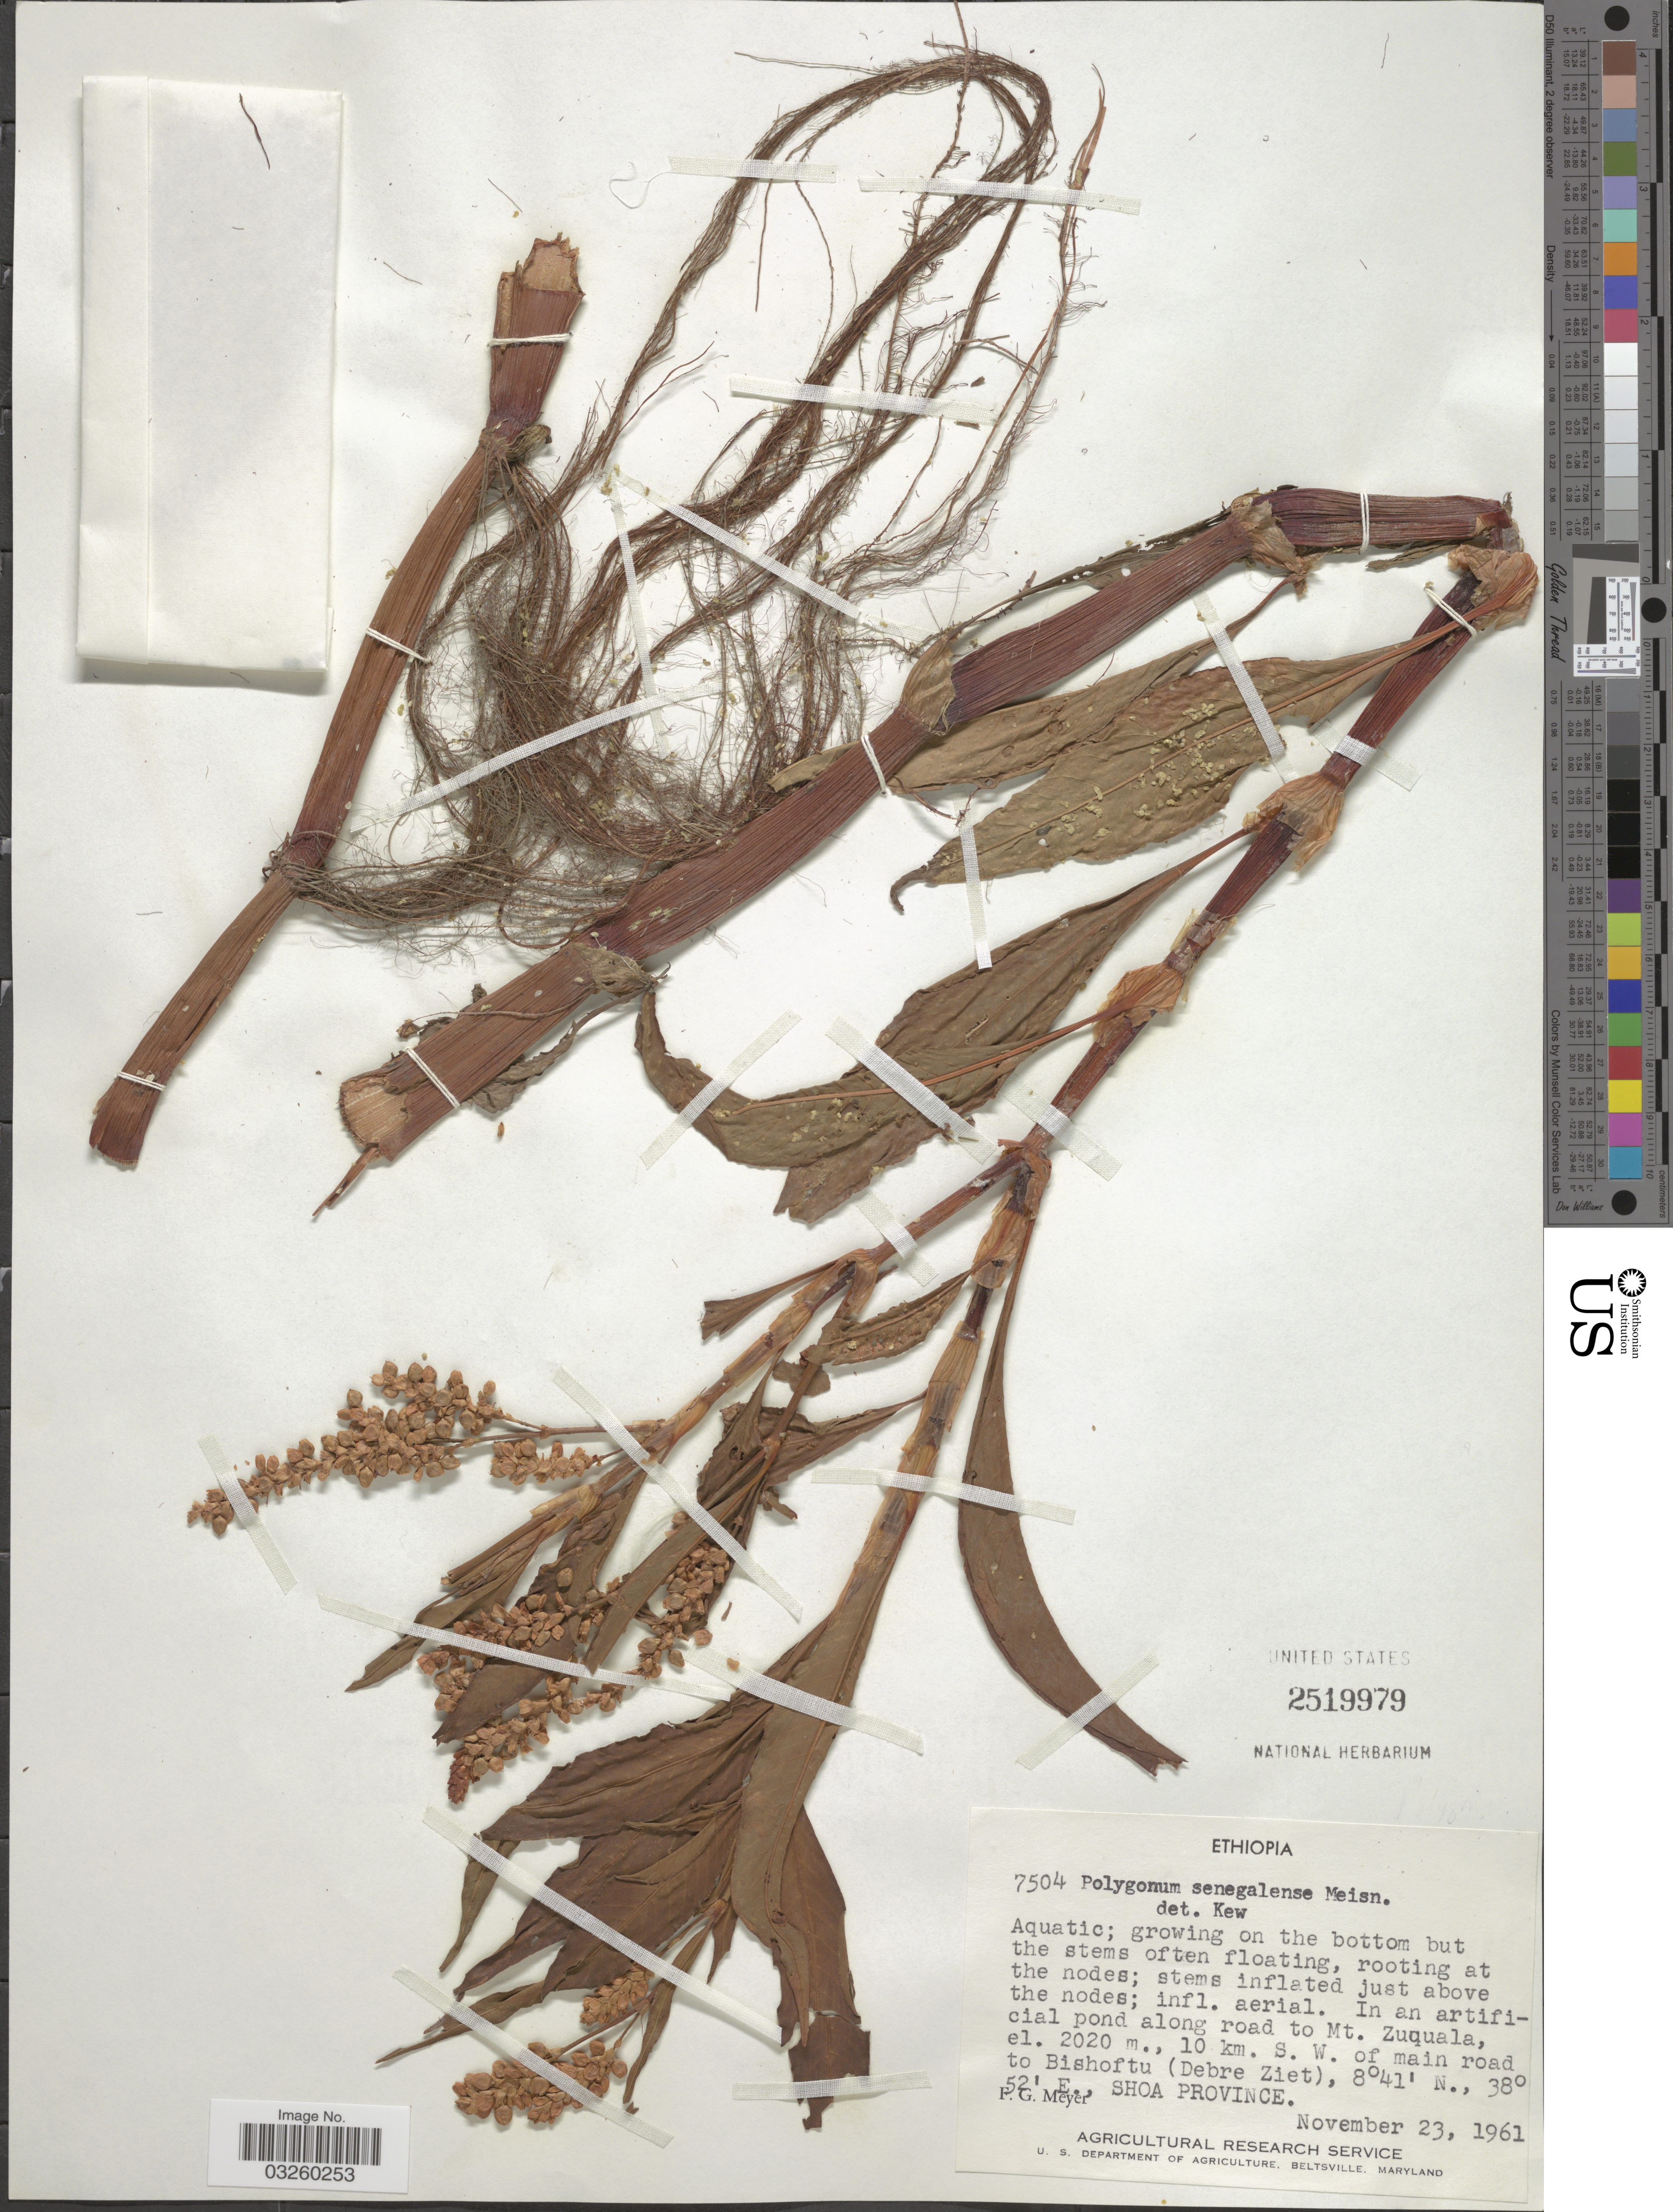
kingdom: Plantae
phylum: Tracheophyta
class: Magnoliopsida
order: Caryophyllales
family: Polygonaceae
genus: Polygonum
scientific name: Polygonum senegalense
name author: Meisn.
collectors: F. G. Meyer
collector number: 7504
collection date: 1961-11-23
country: Ethiopia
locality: In an artificial pond along road to Mt. Zuquala, 10 km. S.W. of main road to Bishoftu (Debre Ziet), Shoa Province.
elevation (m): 2020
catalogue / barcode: US 2519979